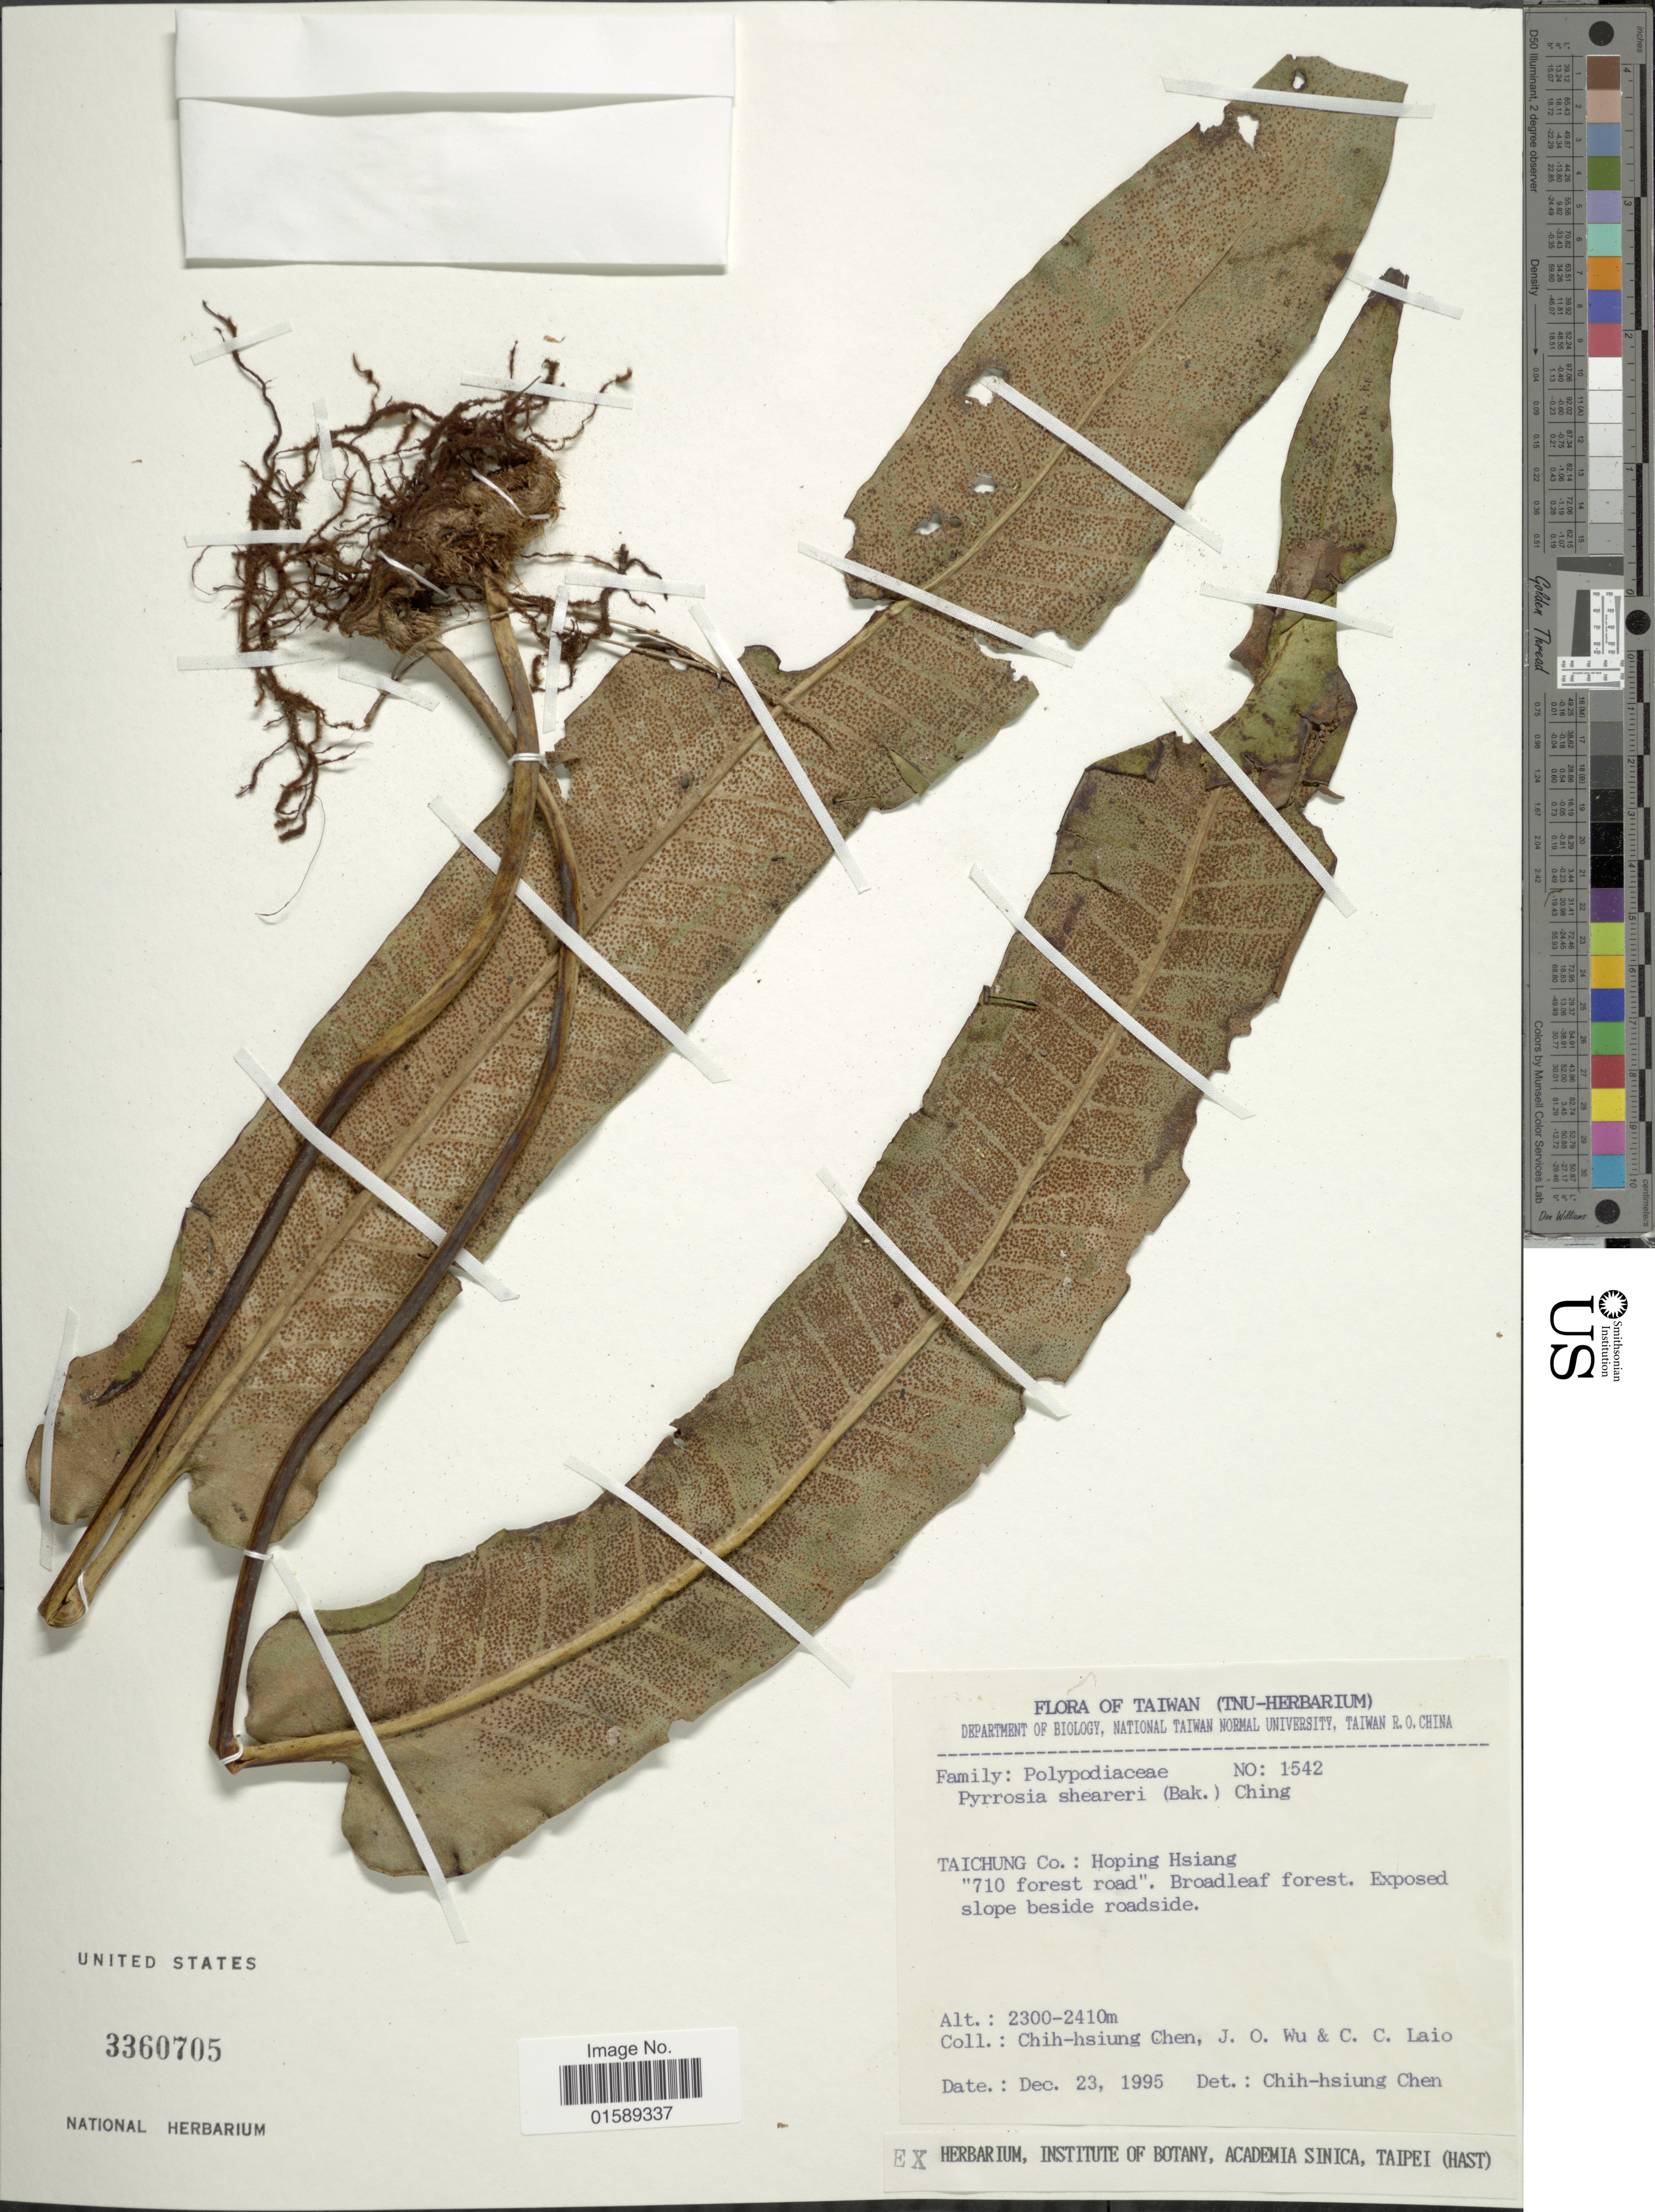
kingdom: Plantae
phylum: Tracheophyta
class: Polypodiopsida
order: Polypodiales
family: Polypodiaceae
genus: Pyrrosia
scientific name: Pyrrosia sheareri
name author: (Baker) Ching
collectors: C.-H. Chen, J. Wu & C. Laio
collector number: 1542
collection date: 1995-12-23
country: Taiwan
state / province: Taichung City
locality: Taiwan, Taichung Co: Hoping Hsiang "710 Forest road".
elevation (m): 2300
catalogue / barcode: US 3360705